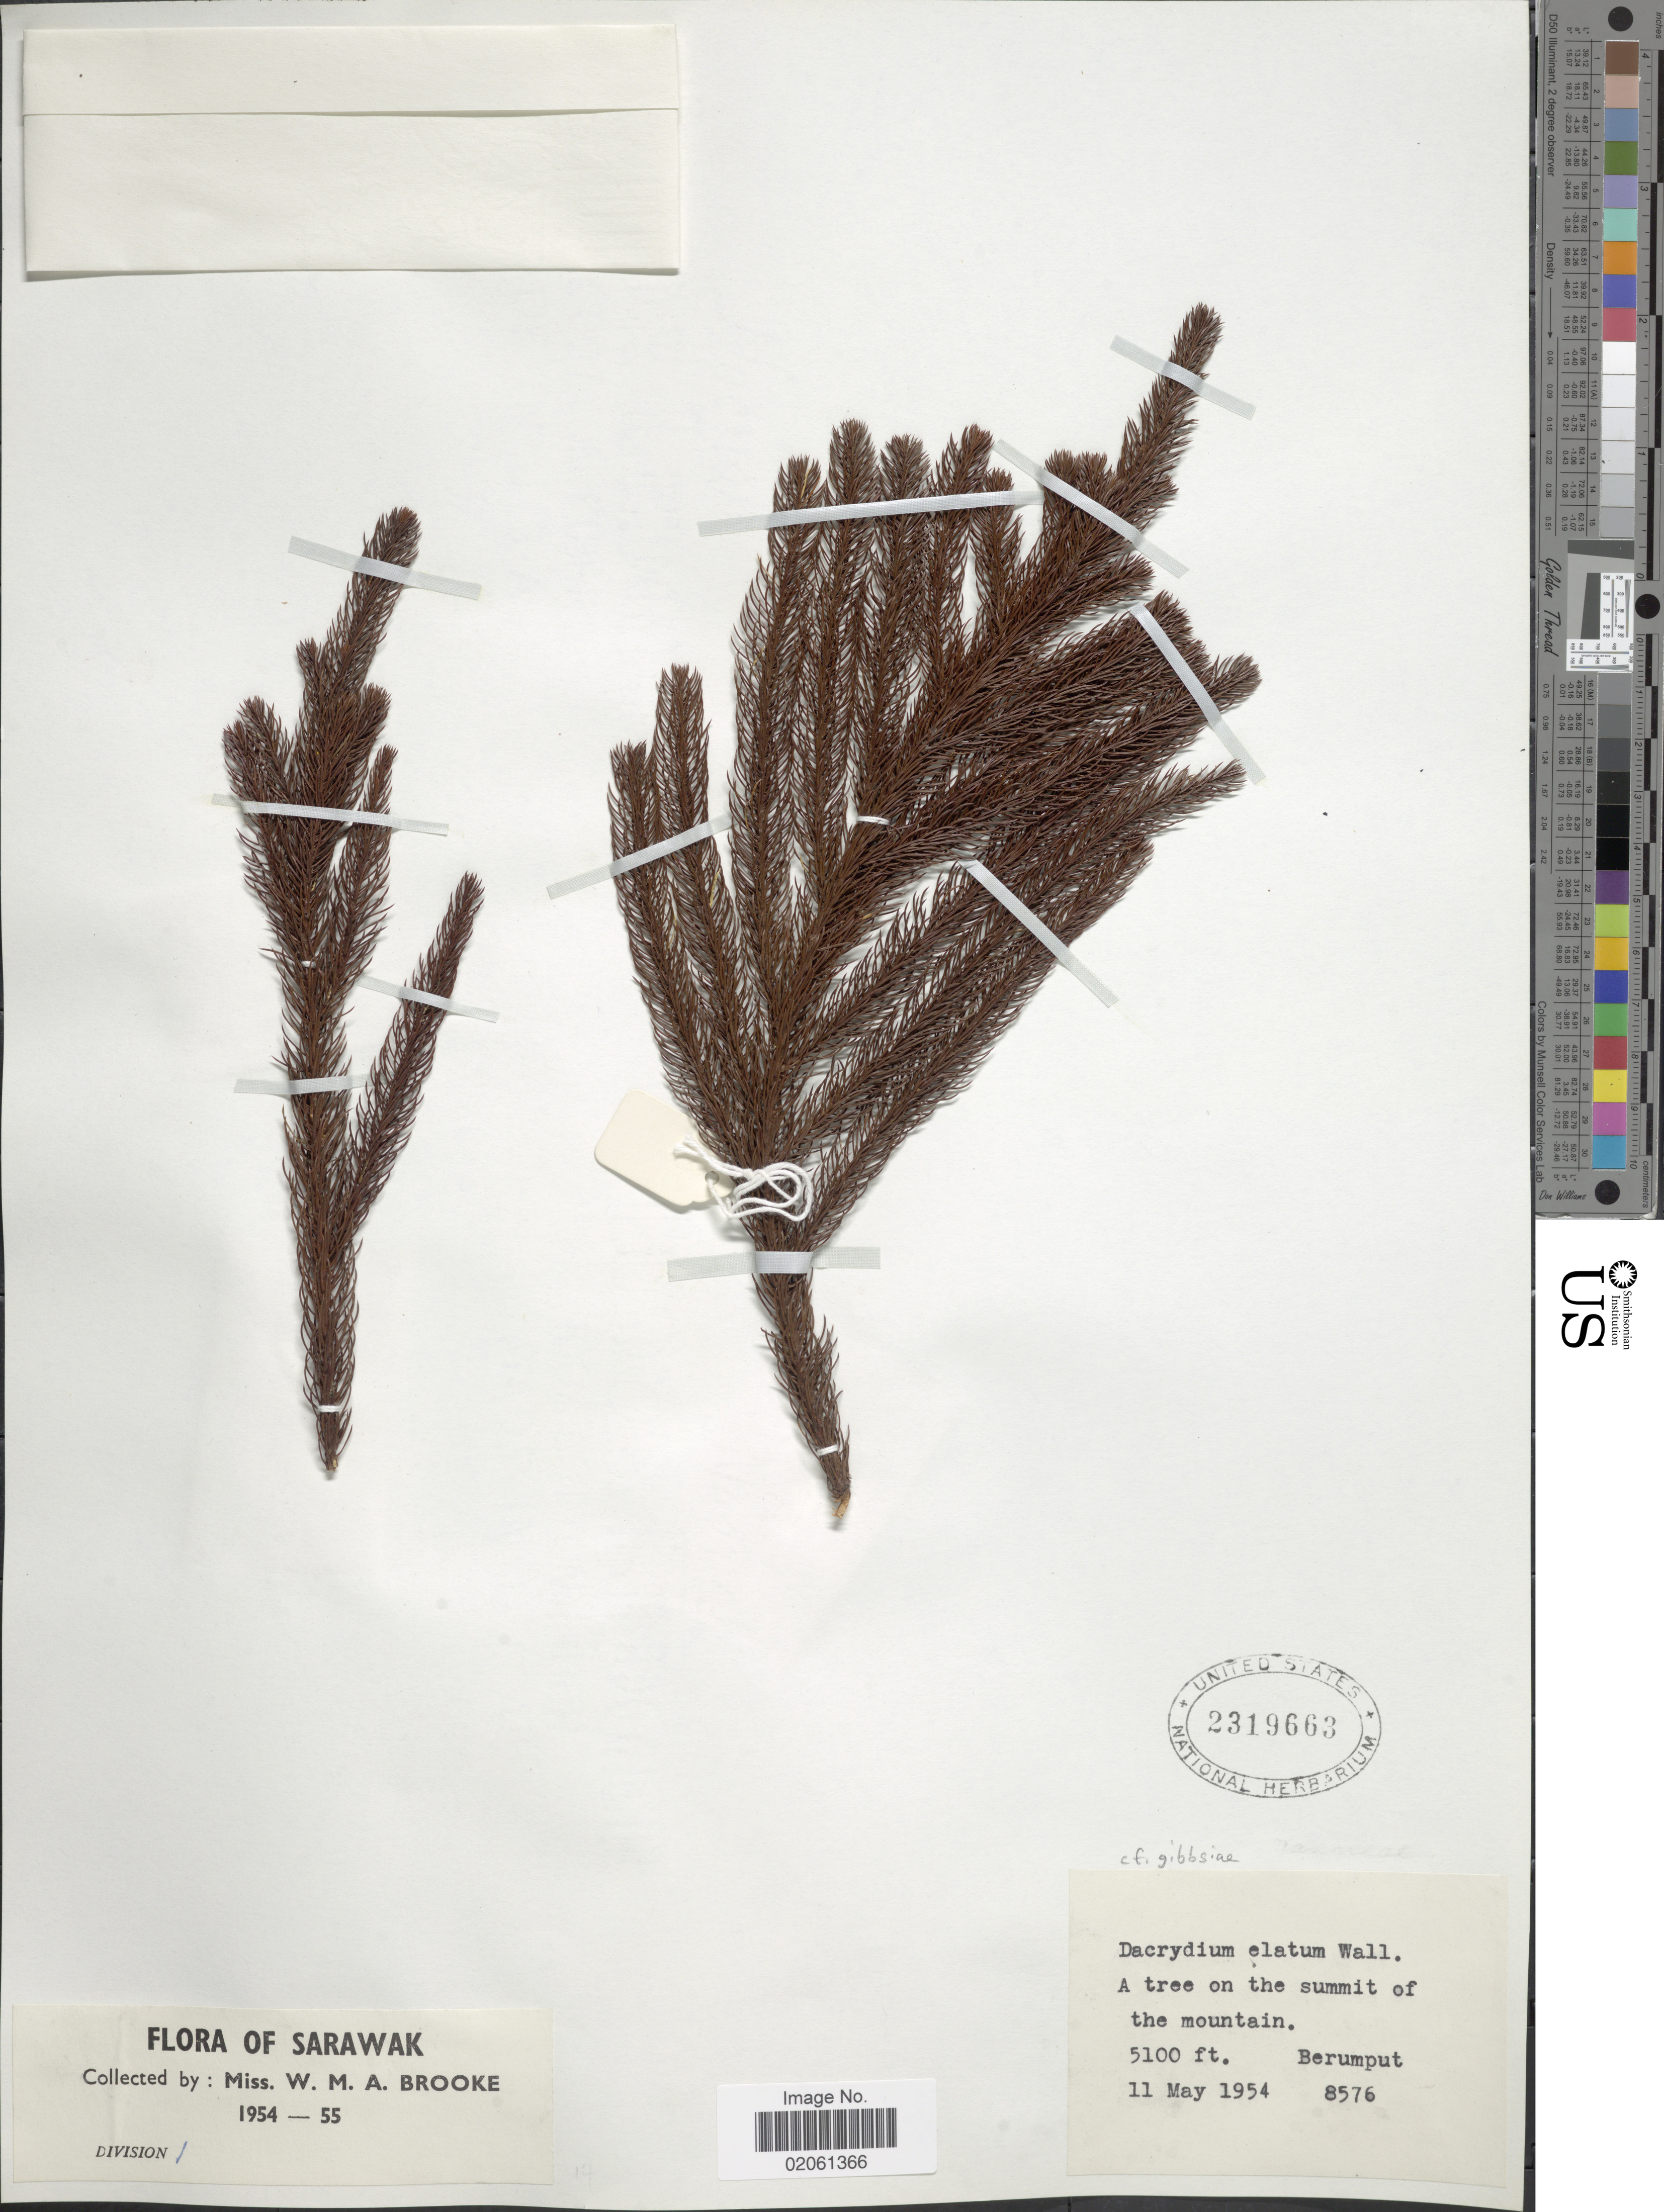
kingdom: Plantae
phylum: Tracheophyta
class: Pinopsida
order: Pinales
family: Podocarpaceae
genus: Dacrydium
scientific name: Dacrydium elatum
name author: (Roxb.) Wall. ex Hook.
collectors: W. Brooke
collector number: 8576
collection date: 1954-05-11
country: Malaysia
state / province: Sarawak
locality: On the summit of the mountain Beramput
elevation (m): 1554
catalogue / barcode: US 2319663